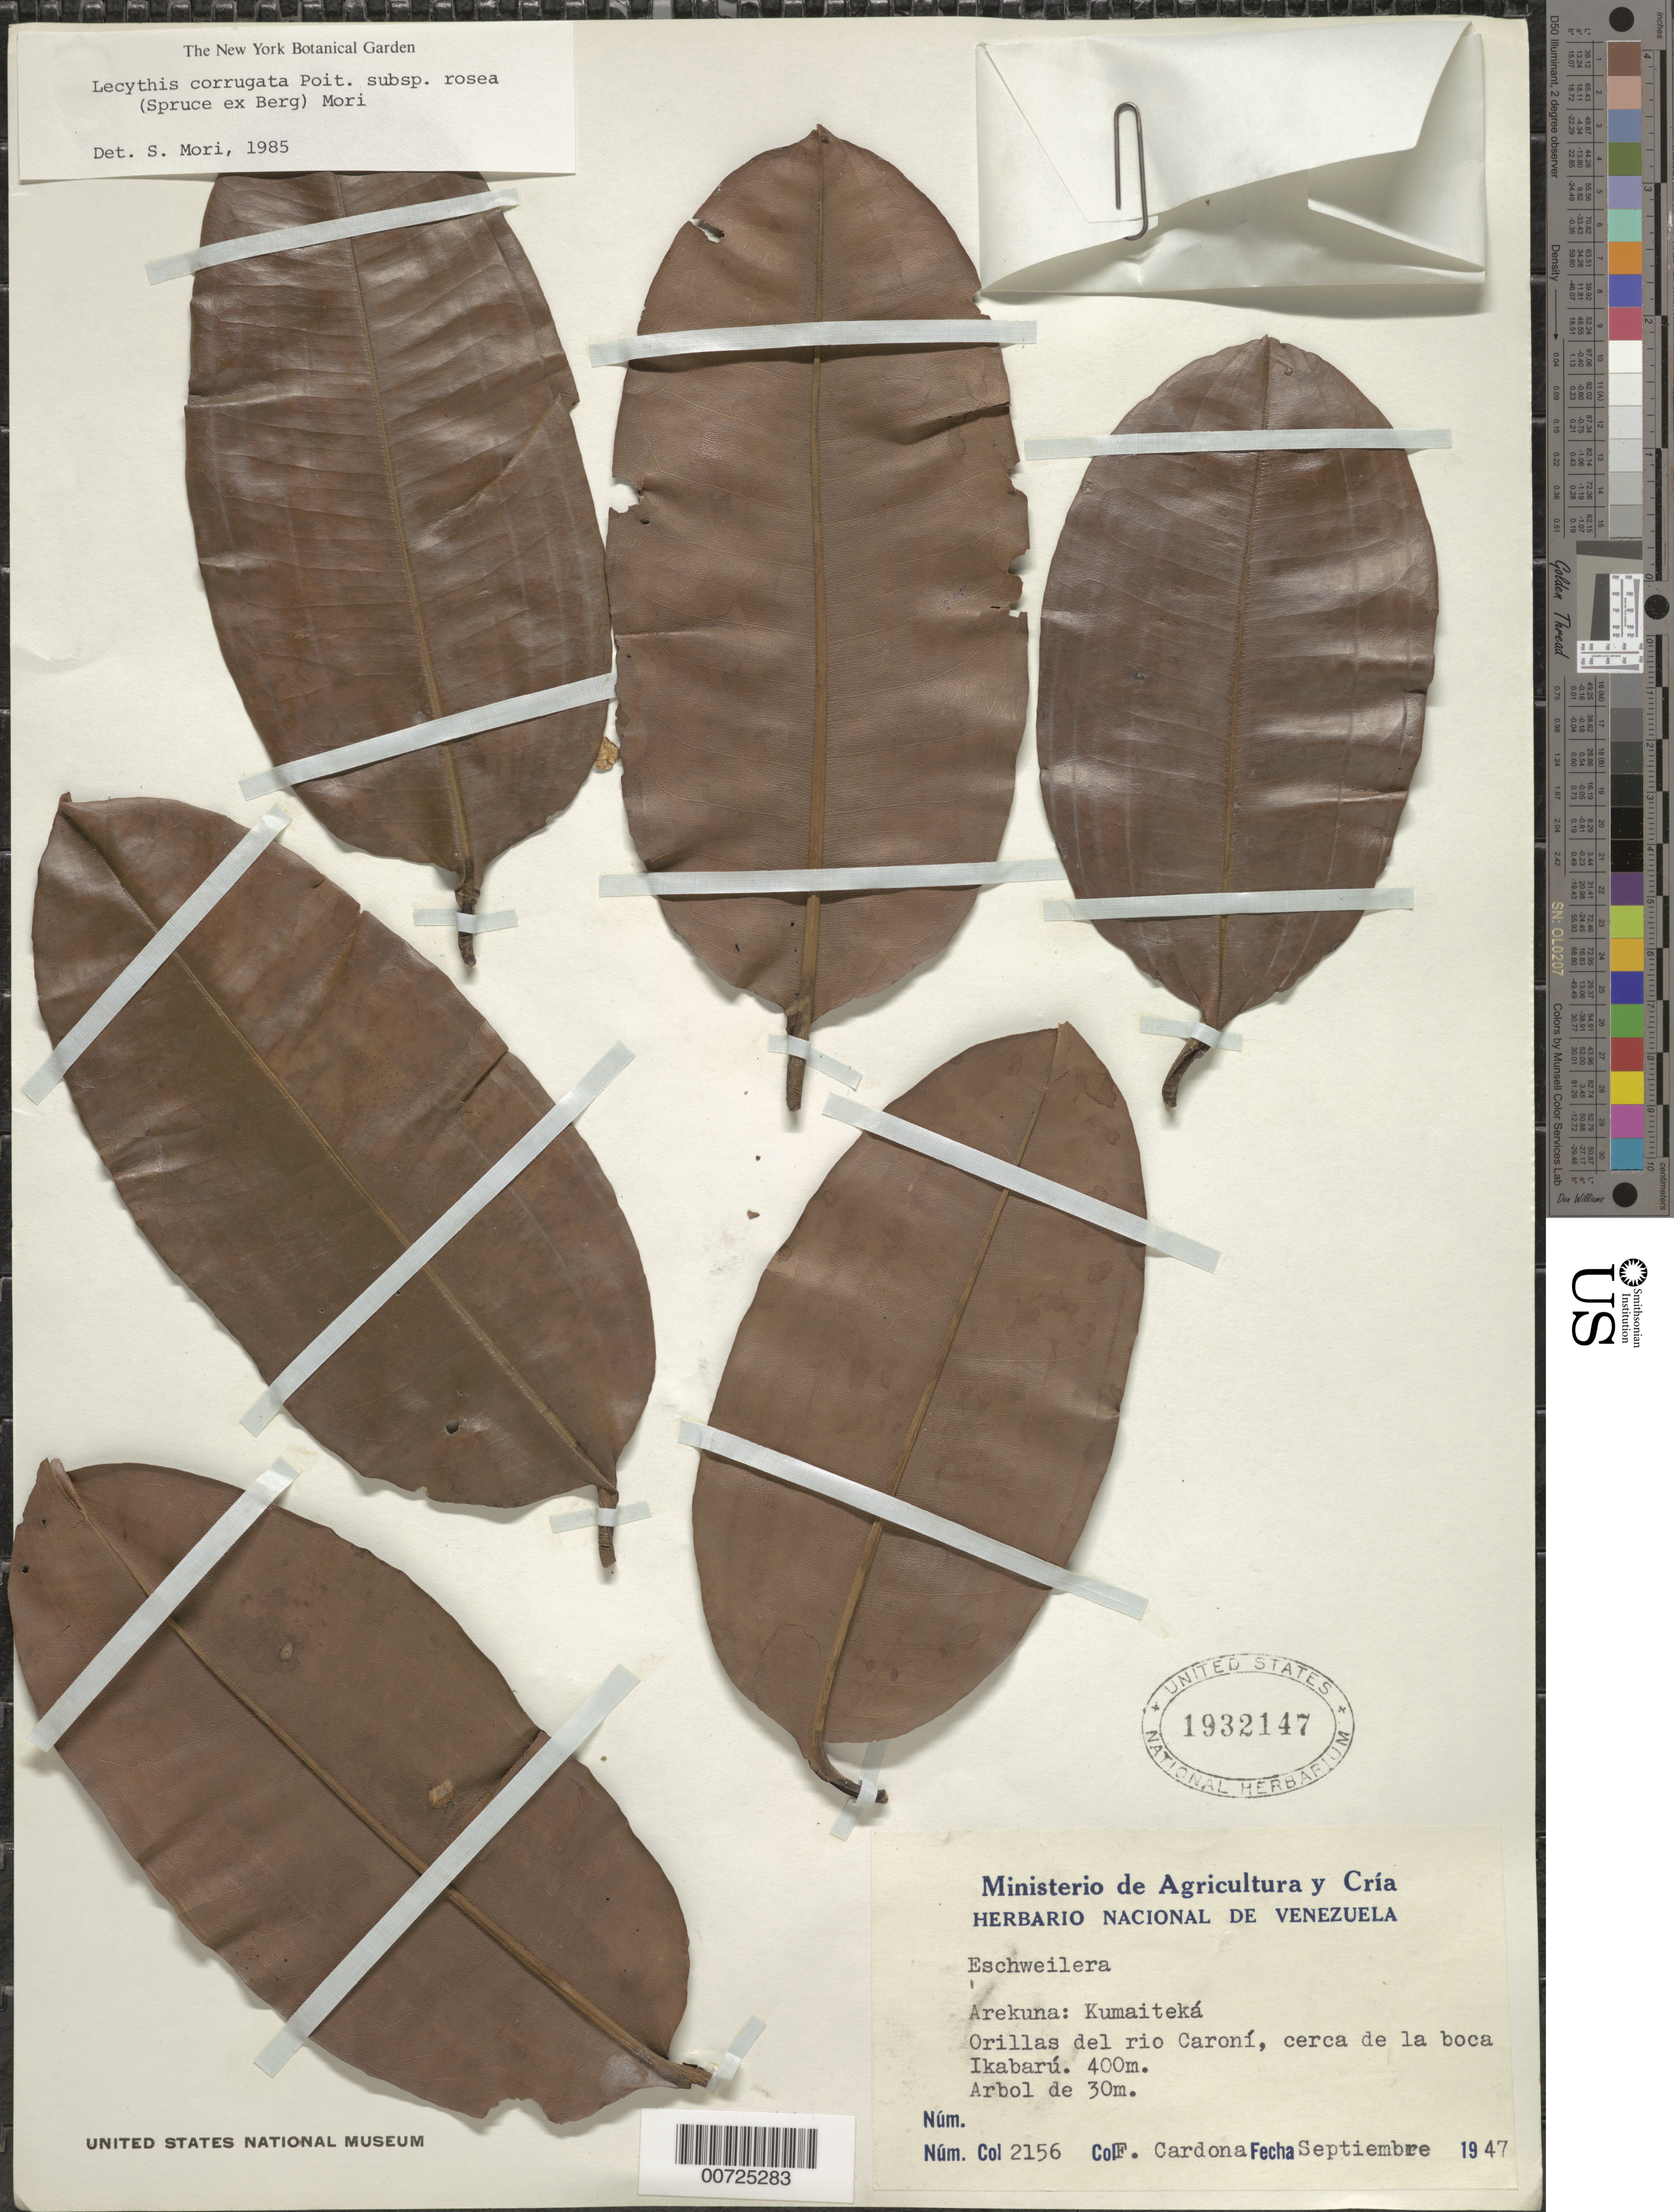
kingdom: Plantae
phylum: Tracheophyta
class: Magnoliopsida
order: Ericales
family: Lecythidaceae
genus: Lecythis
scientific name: Lecythis corrugata subsp. rosea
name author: (O. Berg) S.A. Mori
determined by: Mori, Scott A.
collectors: F. Cardona Puig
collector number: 2156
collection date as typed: Sep-47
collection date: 1947-09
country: Venezuela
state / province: Bolívar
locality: Río Caroní, Ikabarú (Guayana)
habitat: Riverbank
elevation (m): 400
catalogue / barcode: US 1932147